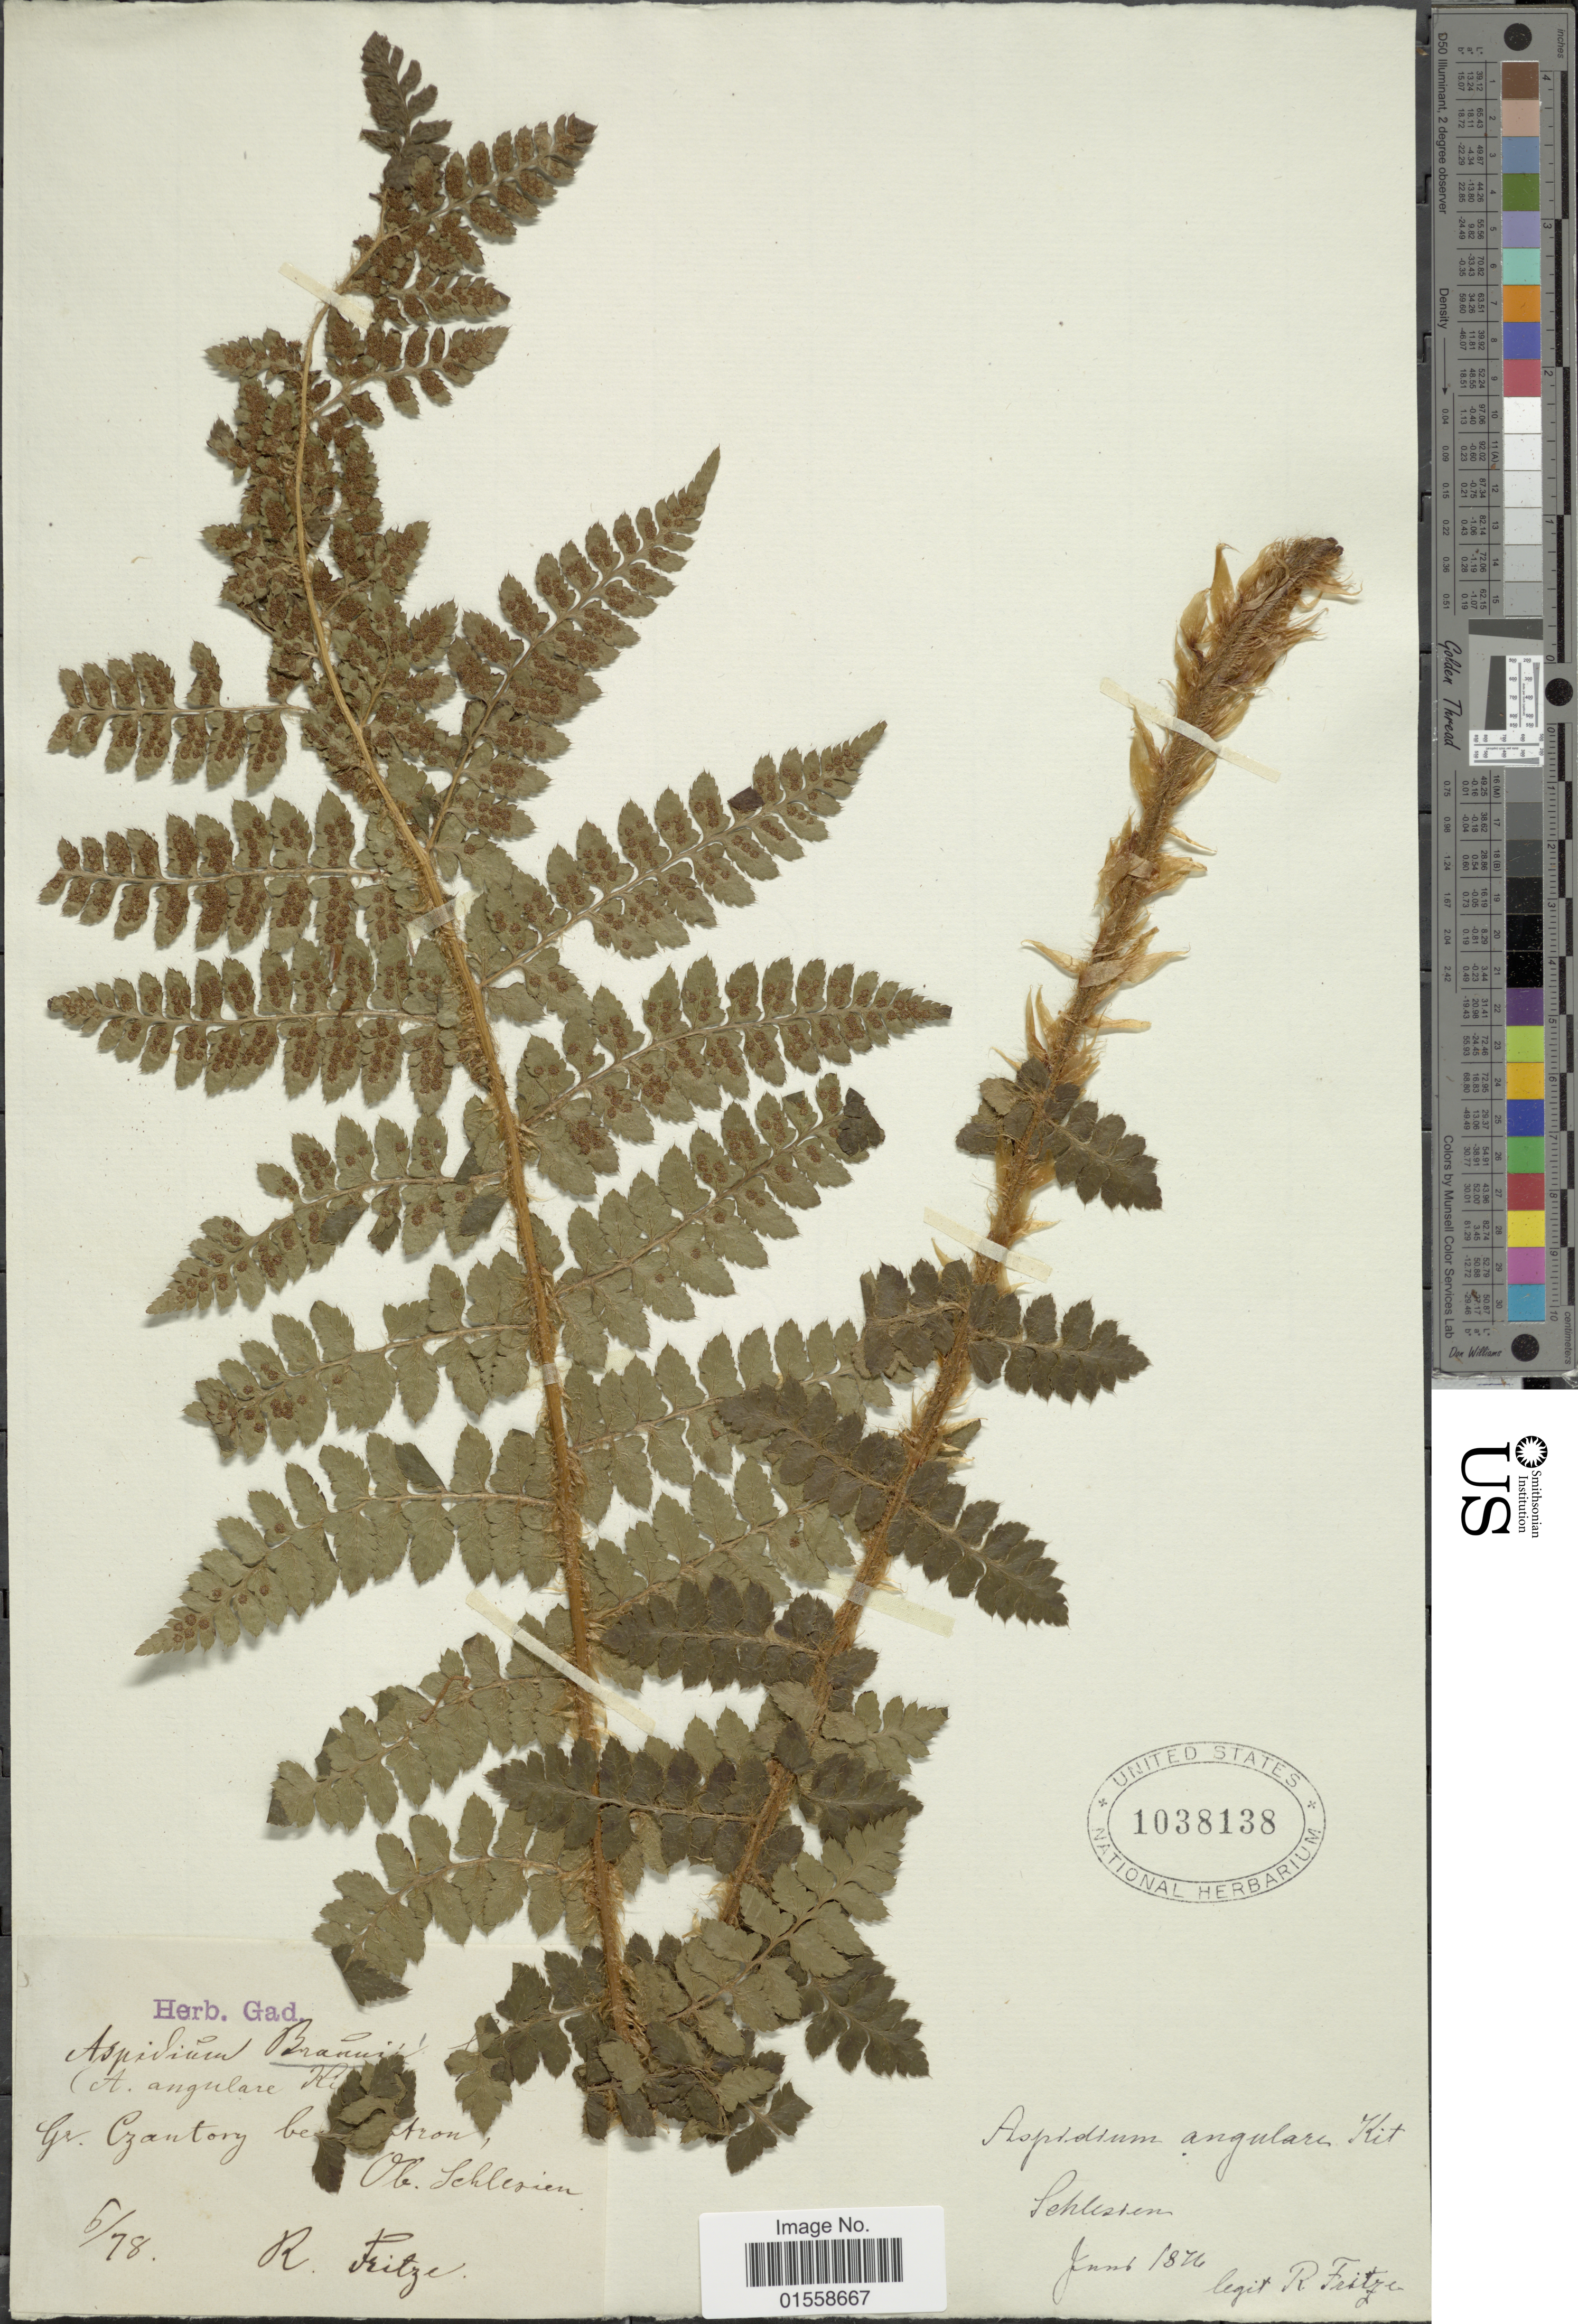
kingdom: Plantae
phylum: Tracheophyta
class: Polypodiopsida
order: Polypodiales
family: Dryopteridaceae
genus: Polystichum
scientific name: Polystichum braunii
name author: (Spenn.) Fée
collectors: R. Fritze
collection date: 1876-06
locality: Gr. Czantory be[illegible text] [illegible text]tron. Ob. Schlesien.[interpreted]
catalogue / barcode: US 1038138